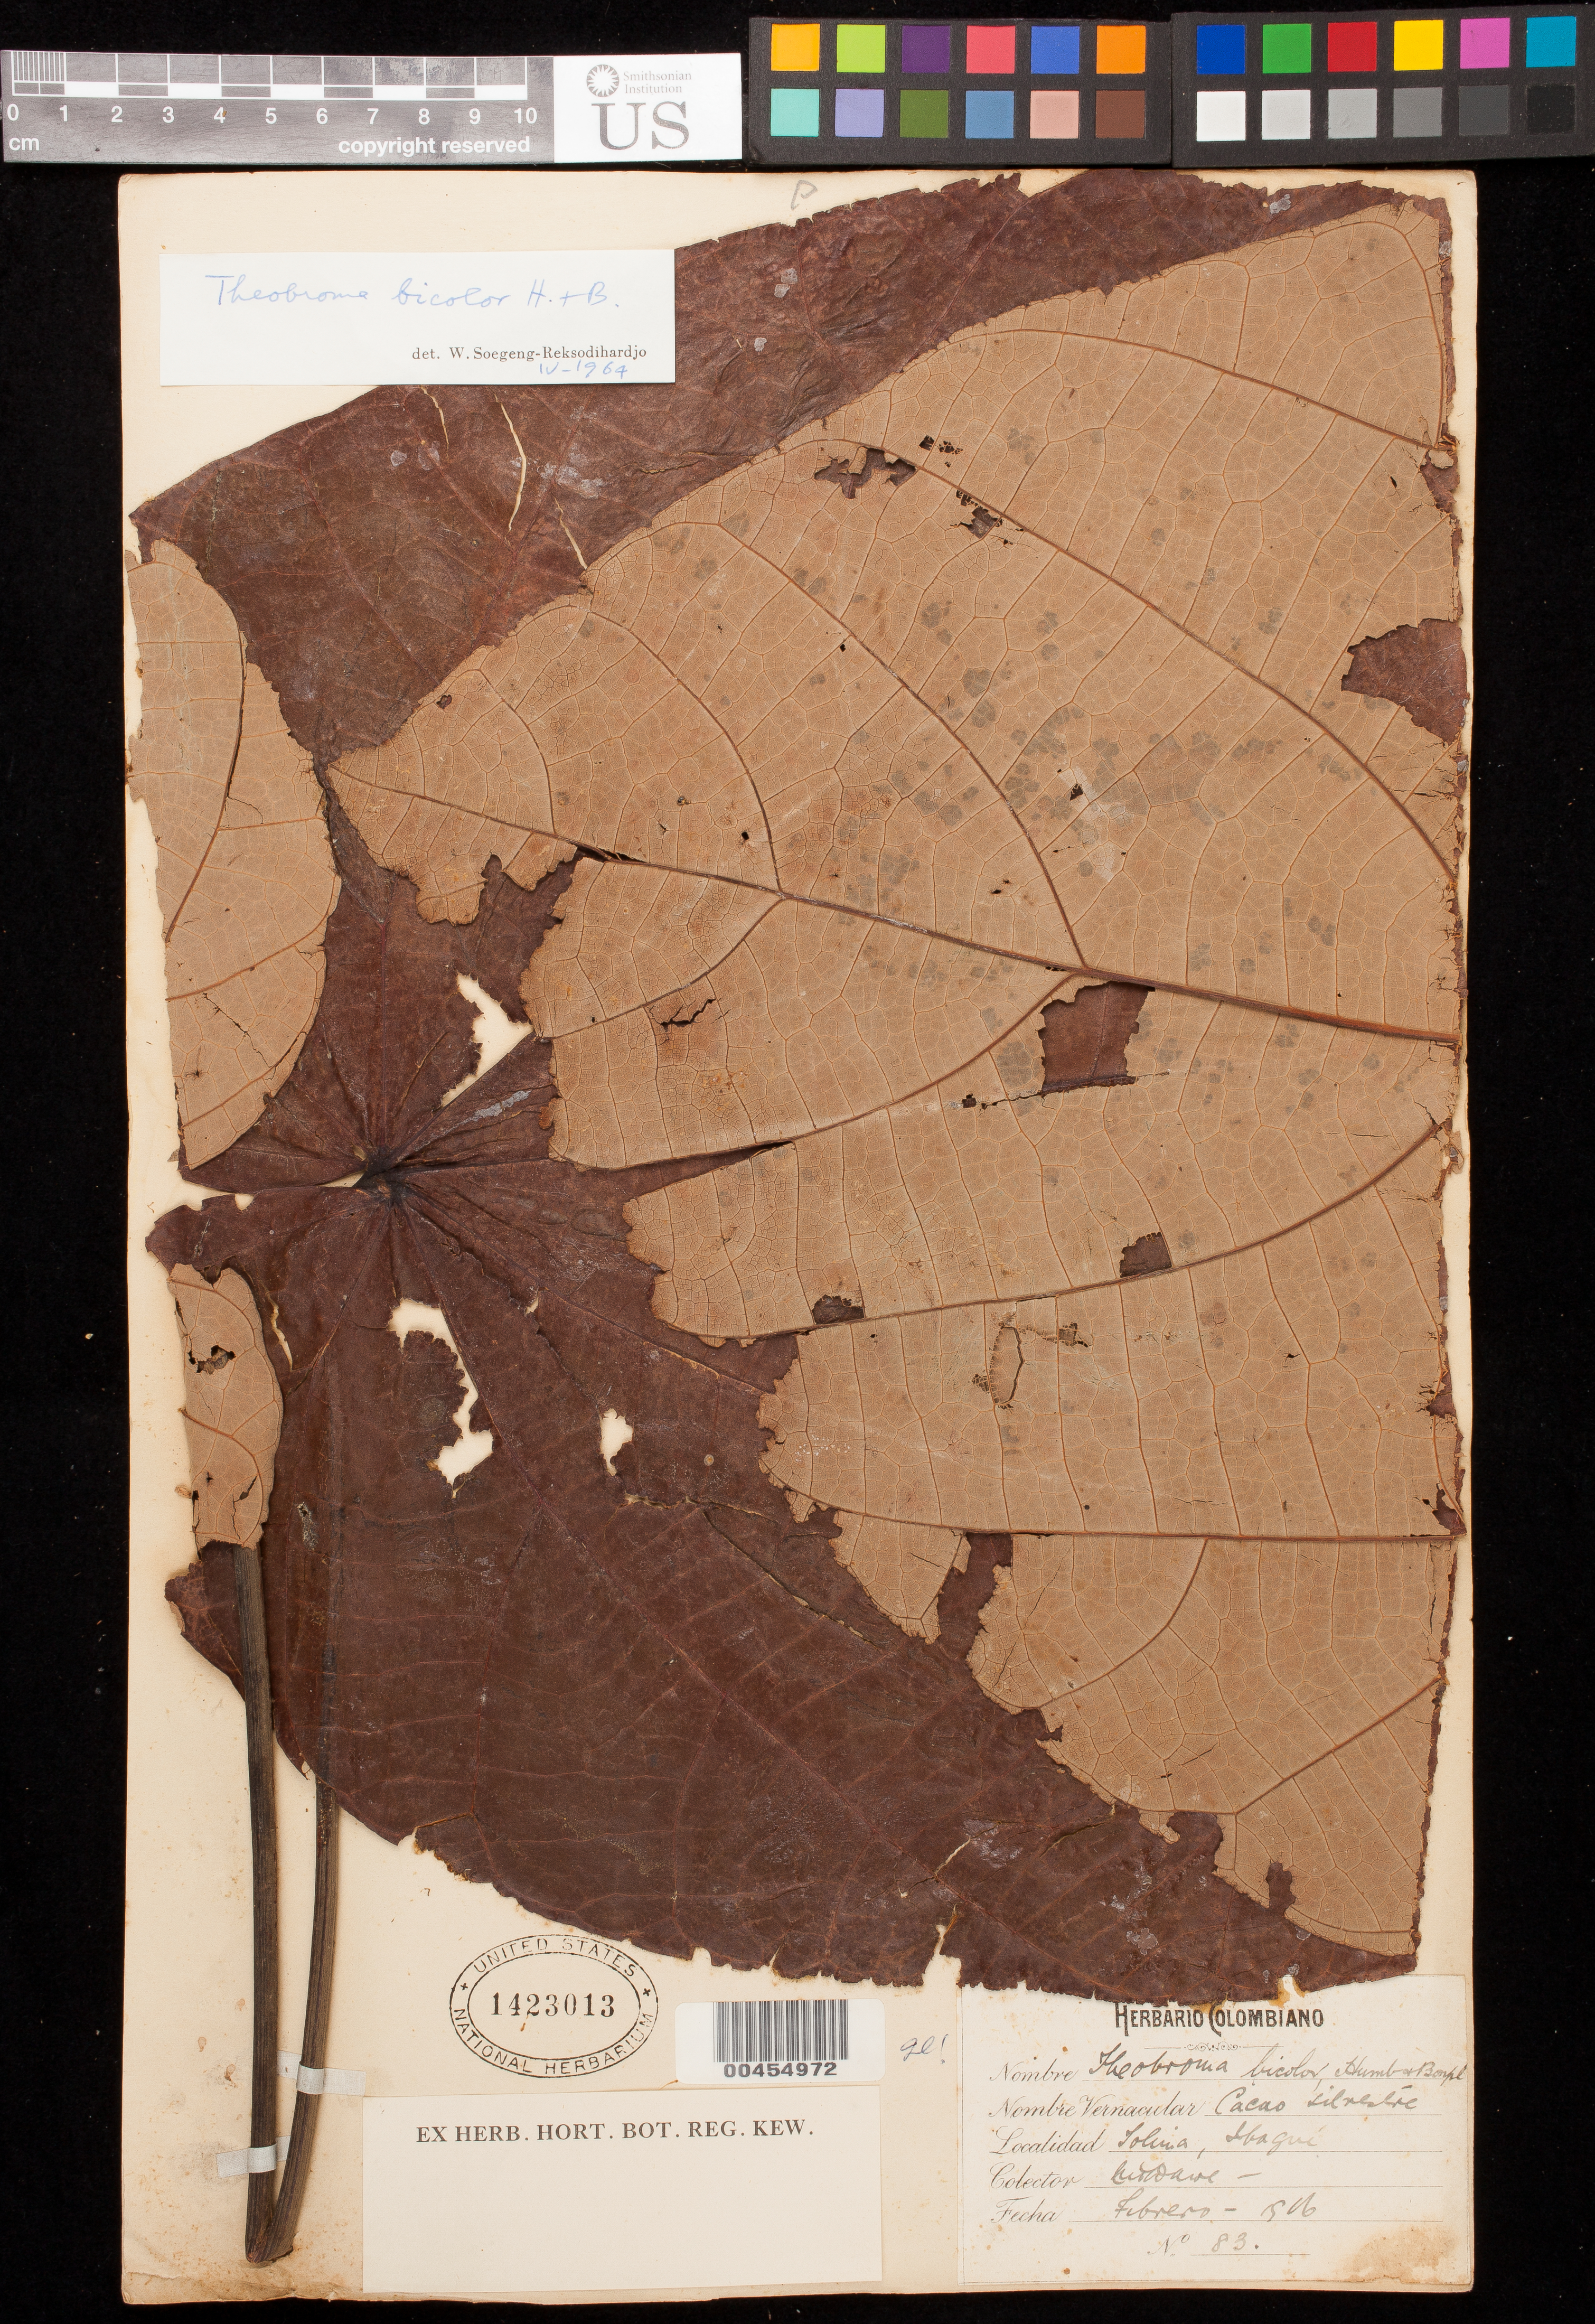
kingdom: Plantae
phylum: Tracheophyta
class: Magnoliopsida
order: Malvales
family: Malvaceae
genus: Theobroma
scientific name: Theobroma bicolor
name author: Bonpl.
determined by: Dorr, L. J., (BOT), Smithsonian Institution - National Museum of Natural History (UNITED STATES)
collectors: Dawe, --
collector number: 83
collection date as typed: Feb 1906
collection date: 1906-02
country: Colombia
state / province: Tolima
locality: Ibagui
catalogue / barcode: US 1423013